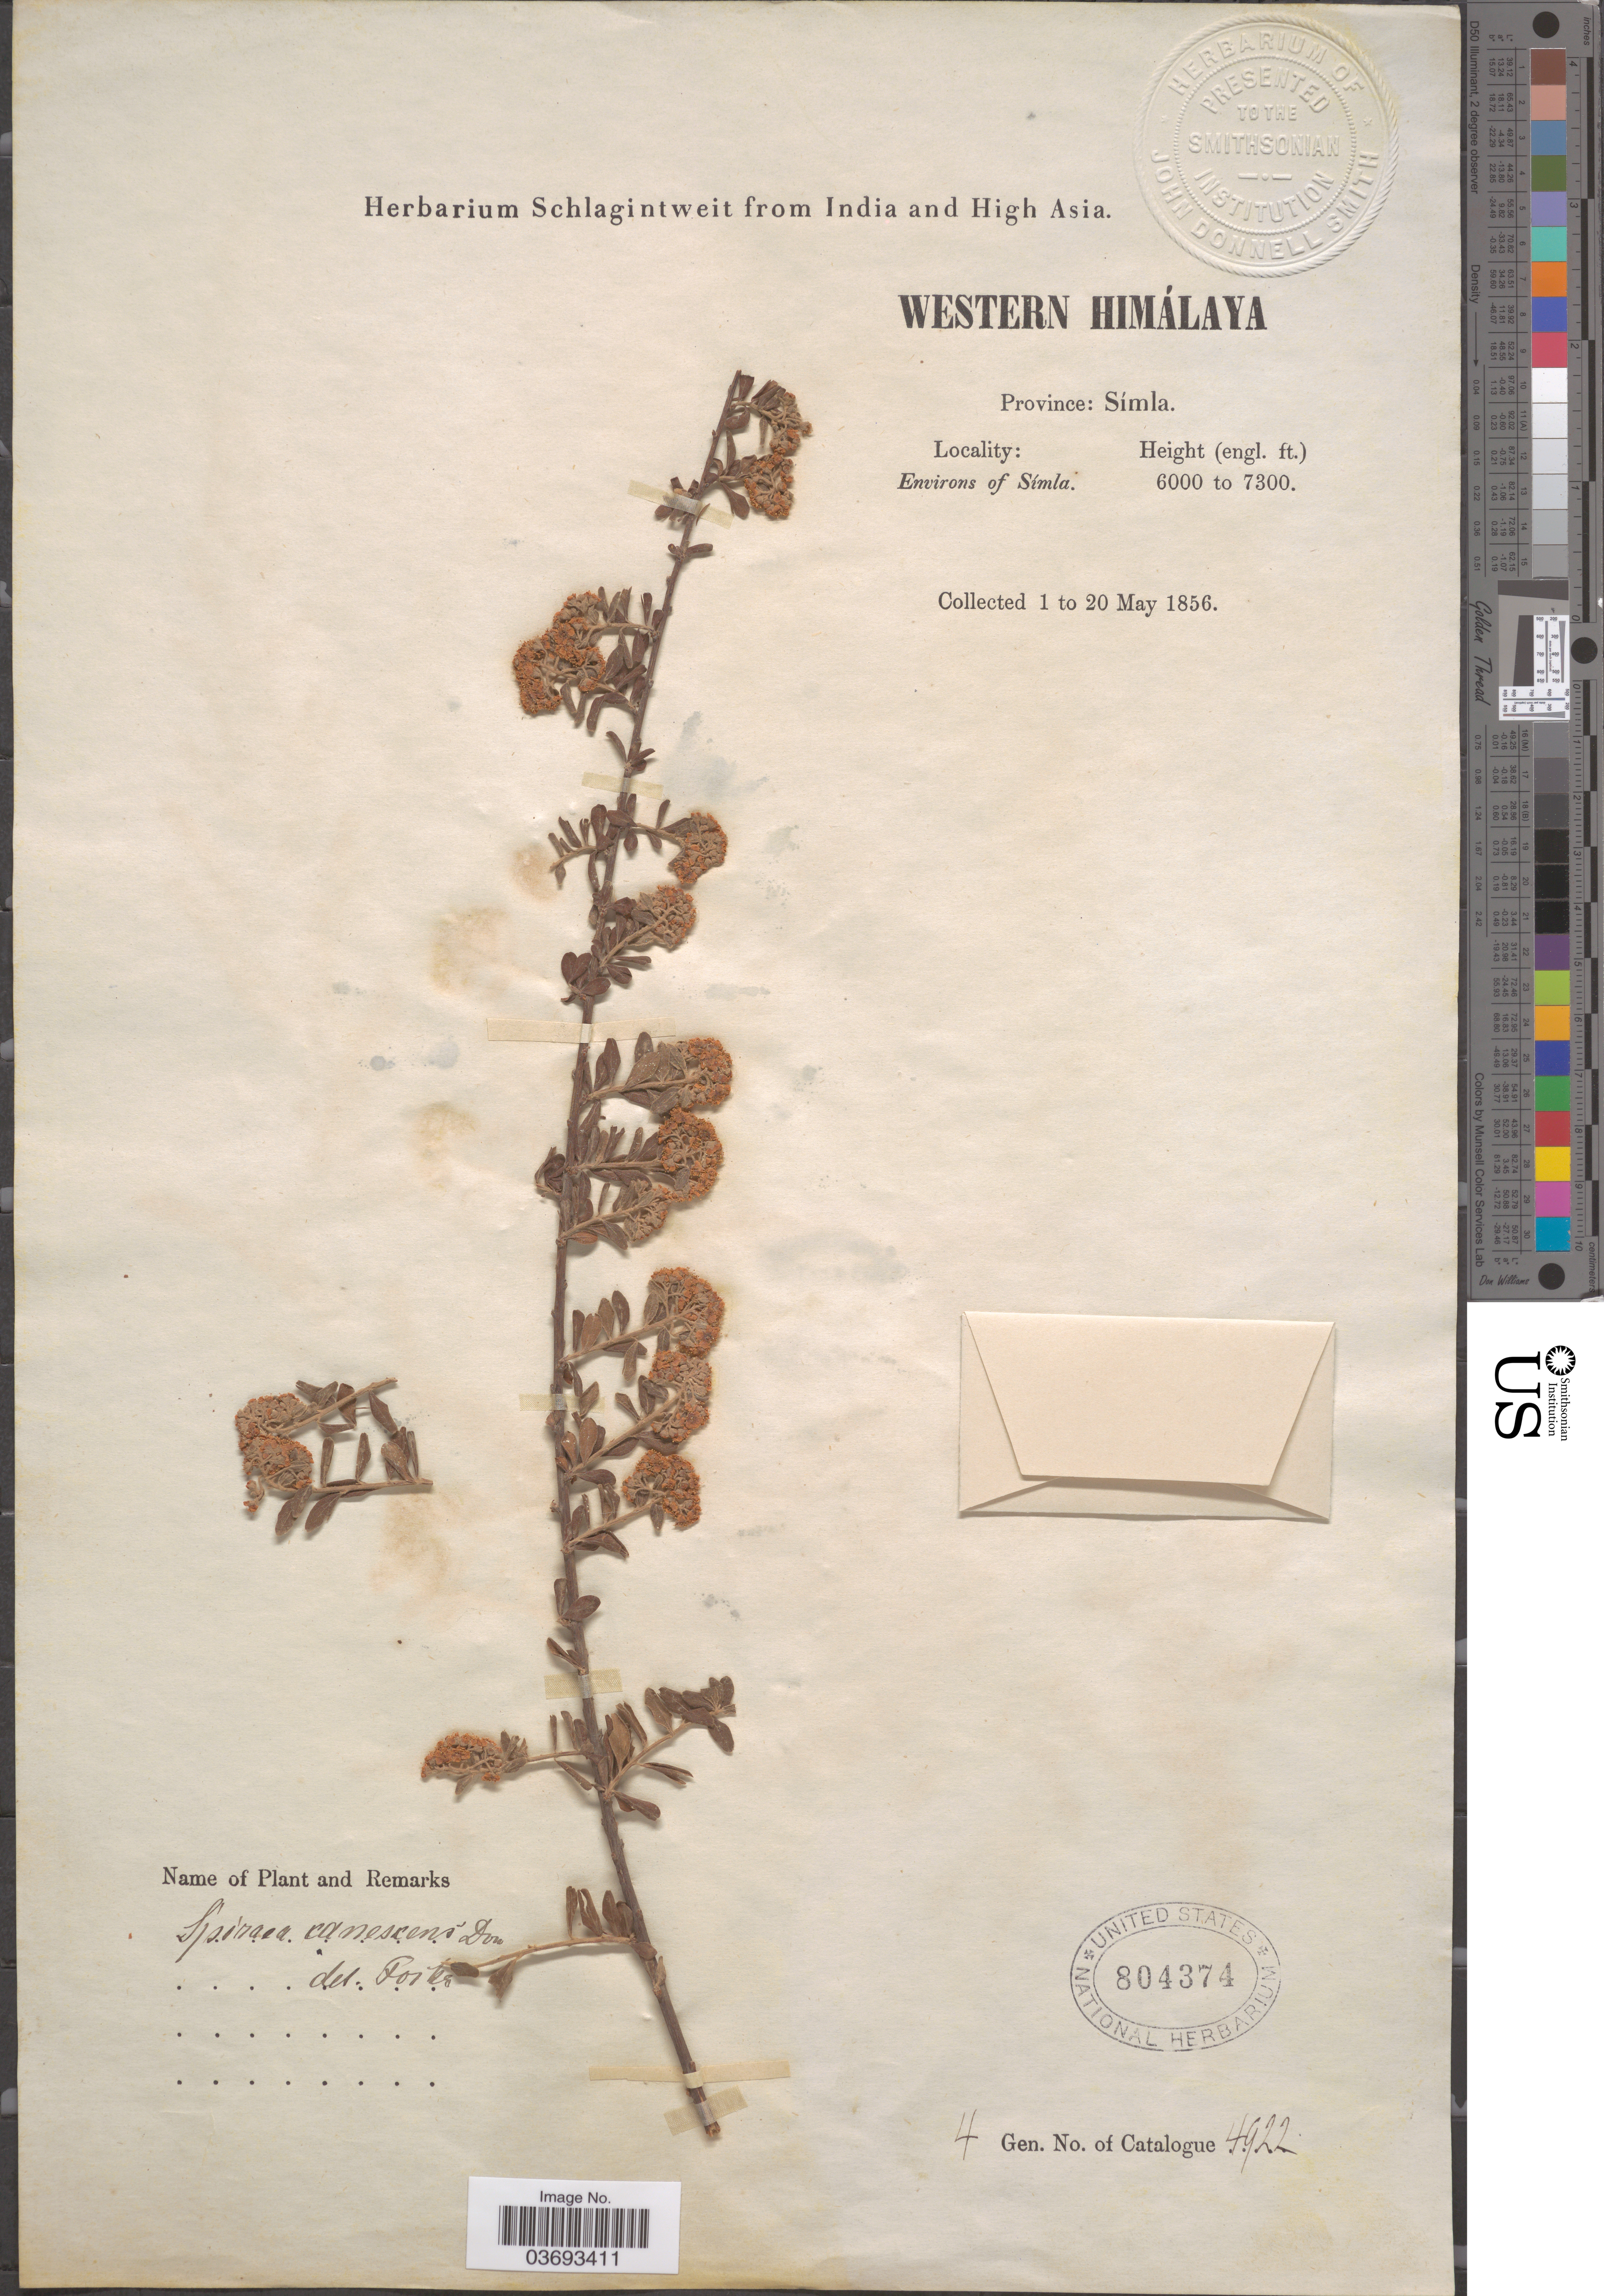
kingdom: Plantae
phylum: Tracheophyta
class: Magnoliopsida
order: Rosales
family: Rosaceae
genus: Spiraea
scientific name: Spiraea canescens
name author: D. Don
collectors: ex herb. Schlagintweit from India and High Asia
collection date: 1856-05-01/1856-05-20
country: India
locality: Western Himálaya. Province: Símla. Environs of Símla.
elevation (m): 1829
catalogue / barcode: US 804374